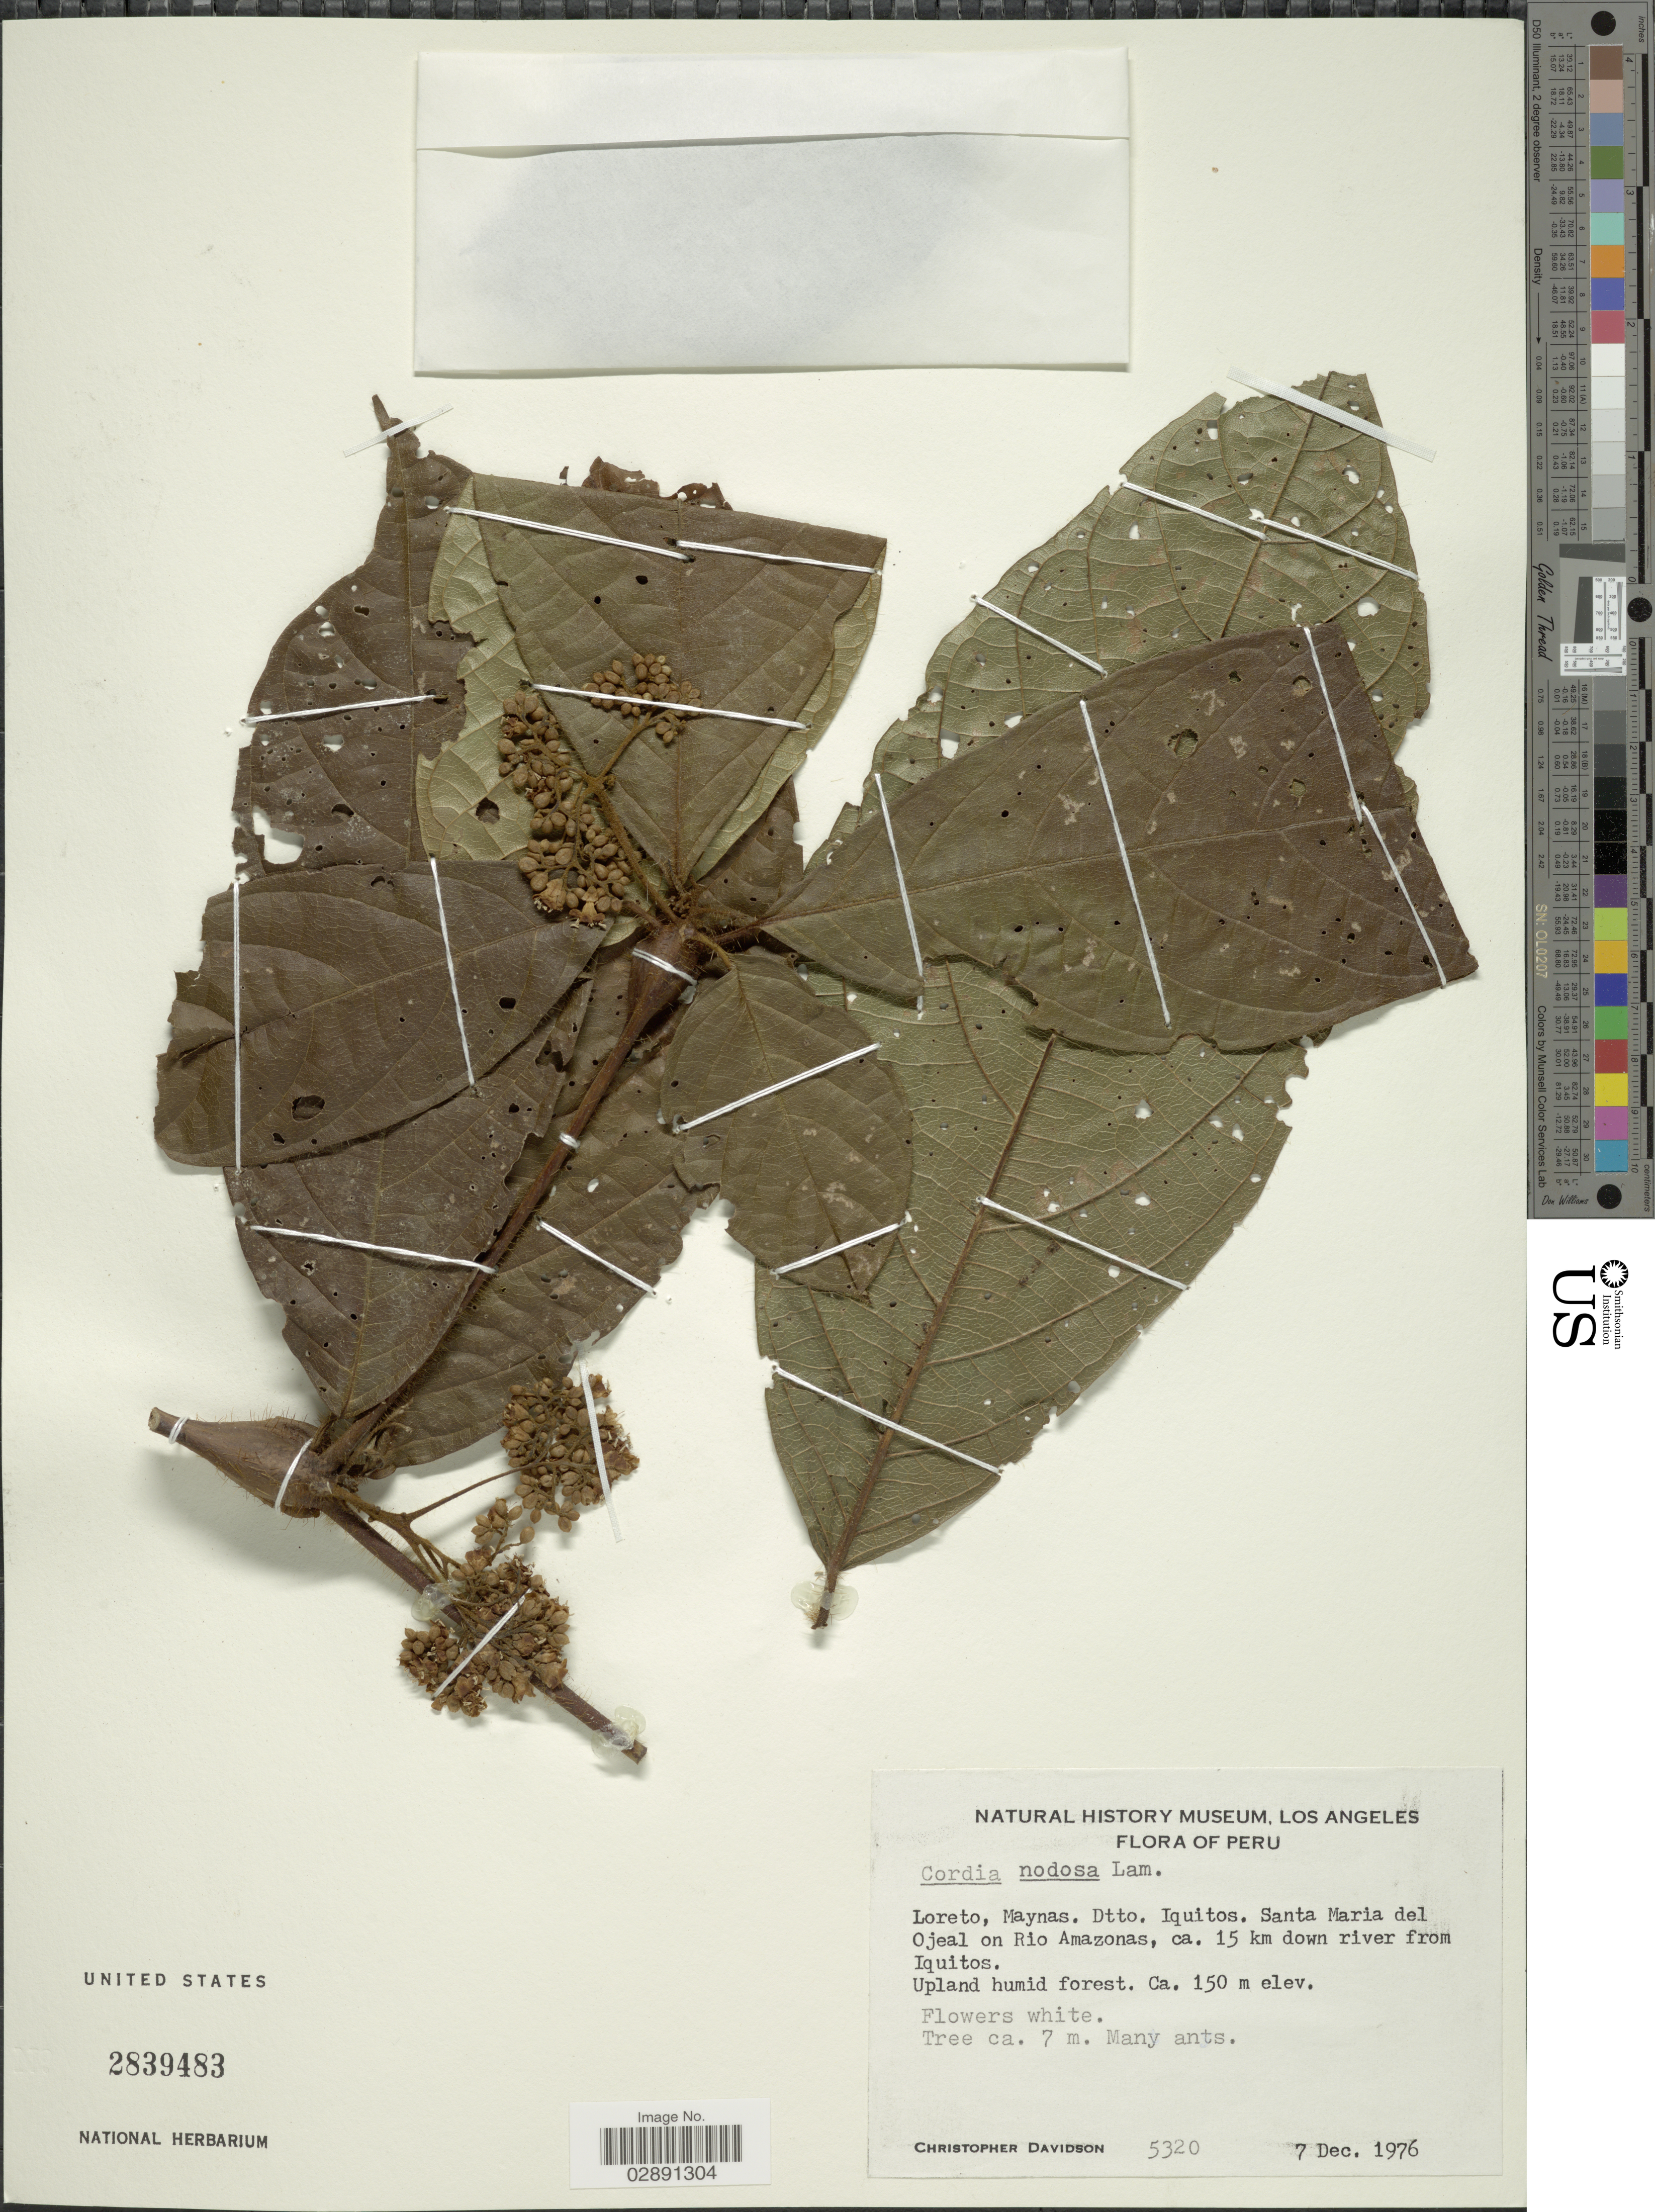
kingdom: Plantae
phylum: Tracheophyta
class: Magnoliopsida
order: Boraginales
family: Cordiaceae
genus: Cordia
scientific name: Cordia nodosa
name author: Lam.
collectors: C. Davidson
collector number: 5320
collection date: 1976-12-07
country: Peru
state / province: Loreto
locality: Maynas. Dtto. Iquitos. Santa Maria del Ojeal on Rio Amazonas, ca. 15 km down river from Iquitos.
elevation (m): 150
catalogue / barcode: US 2839483